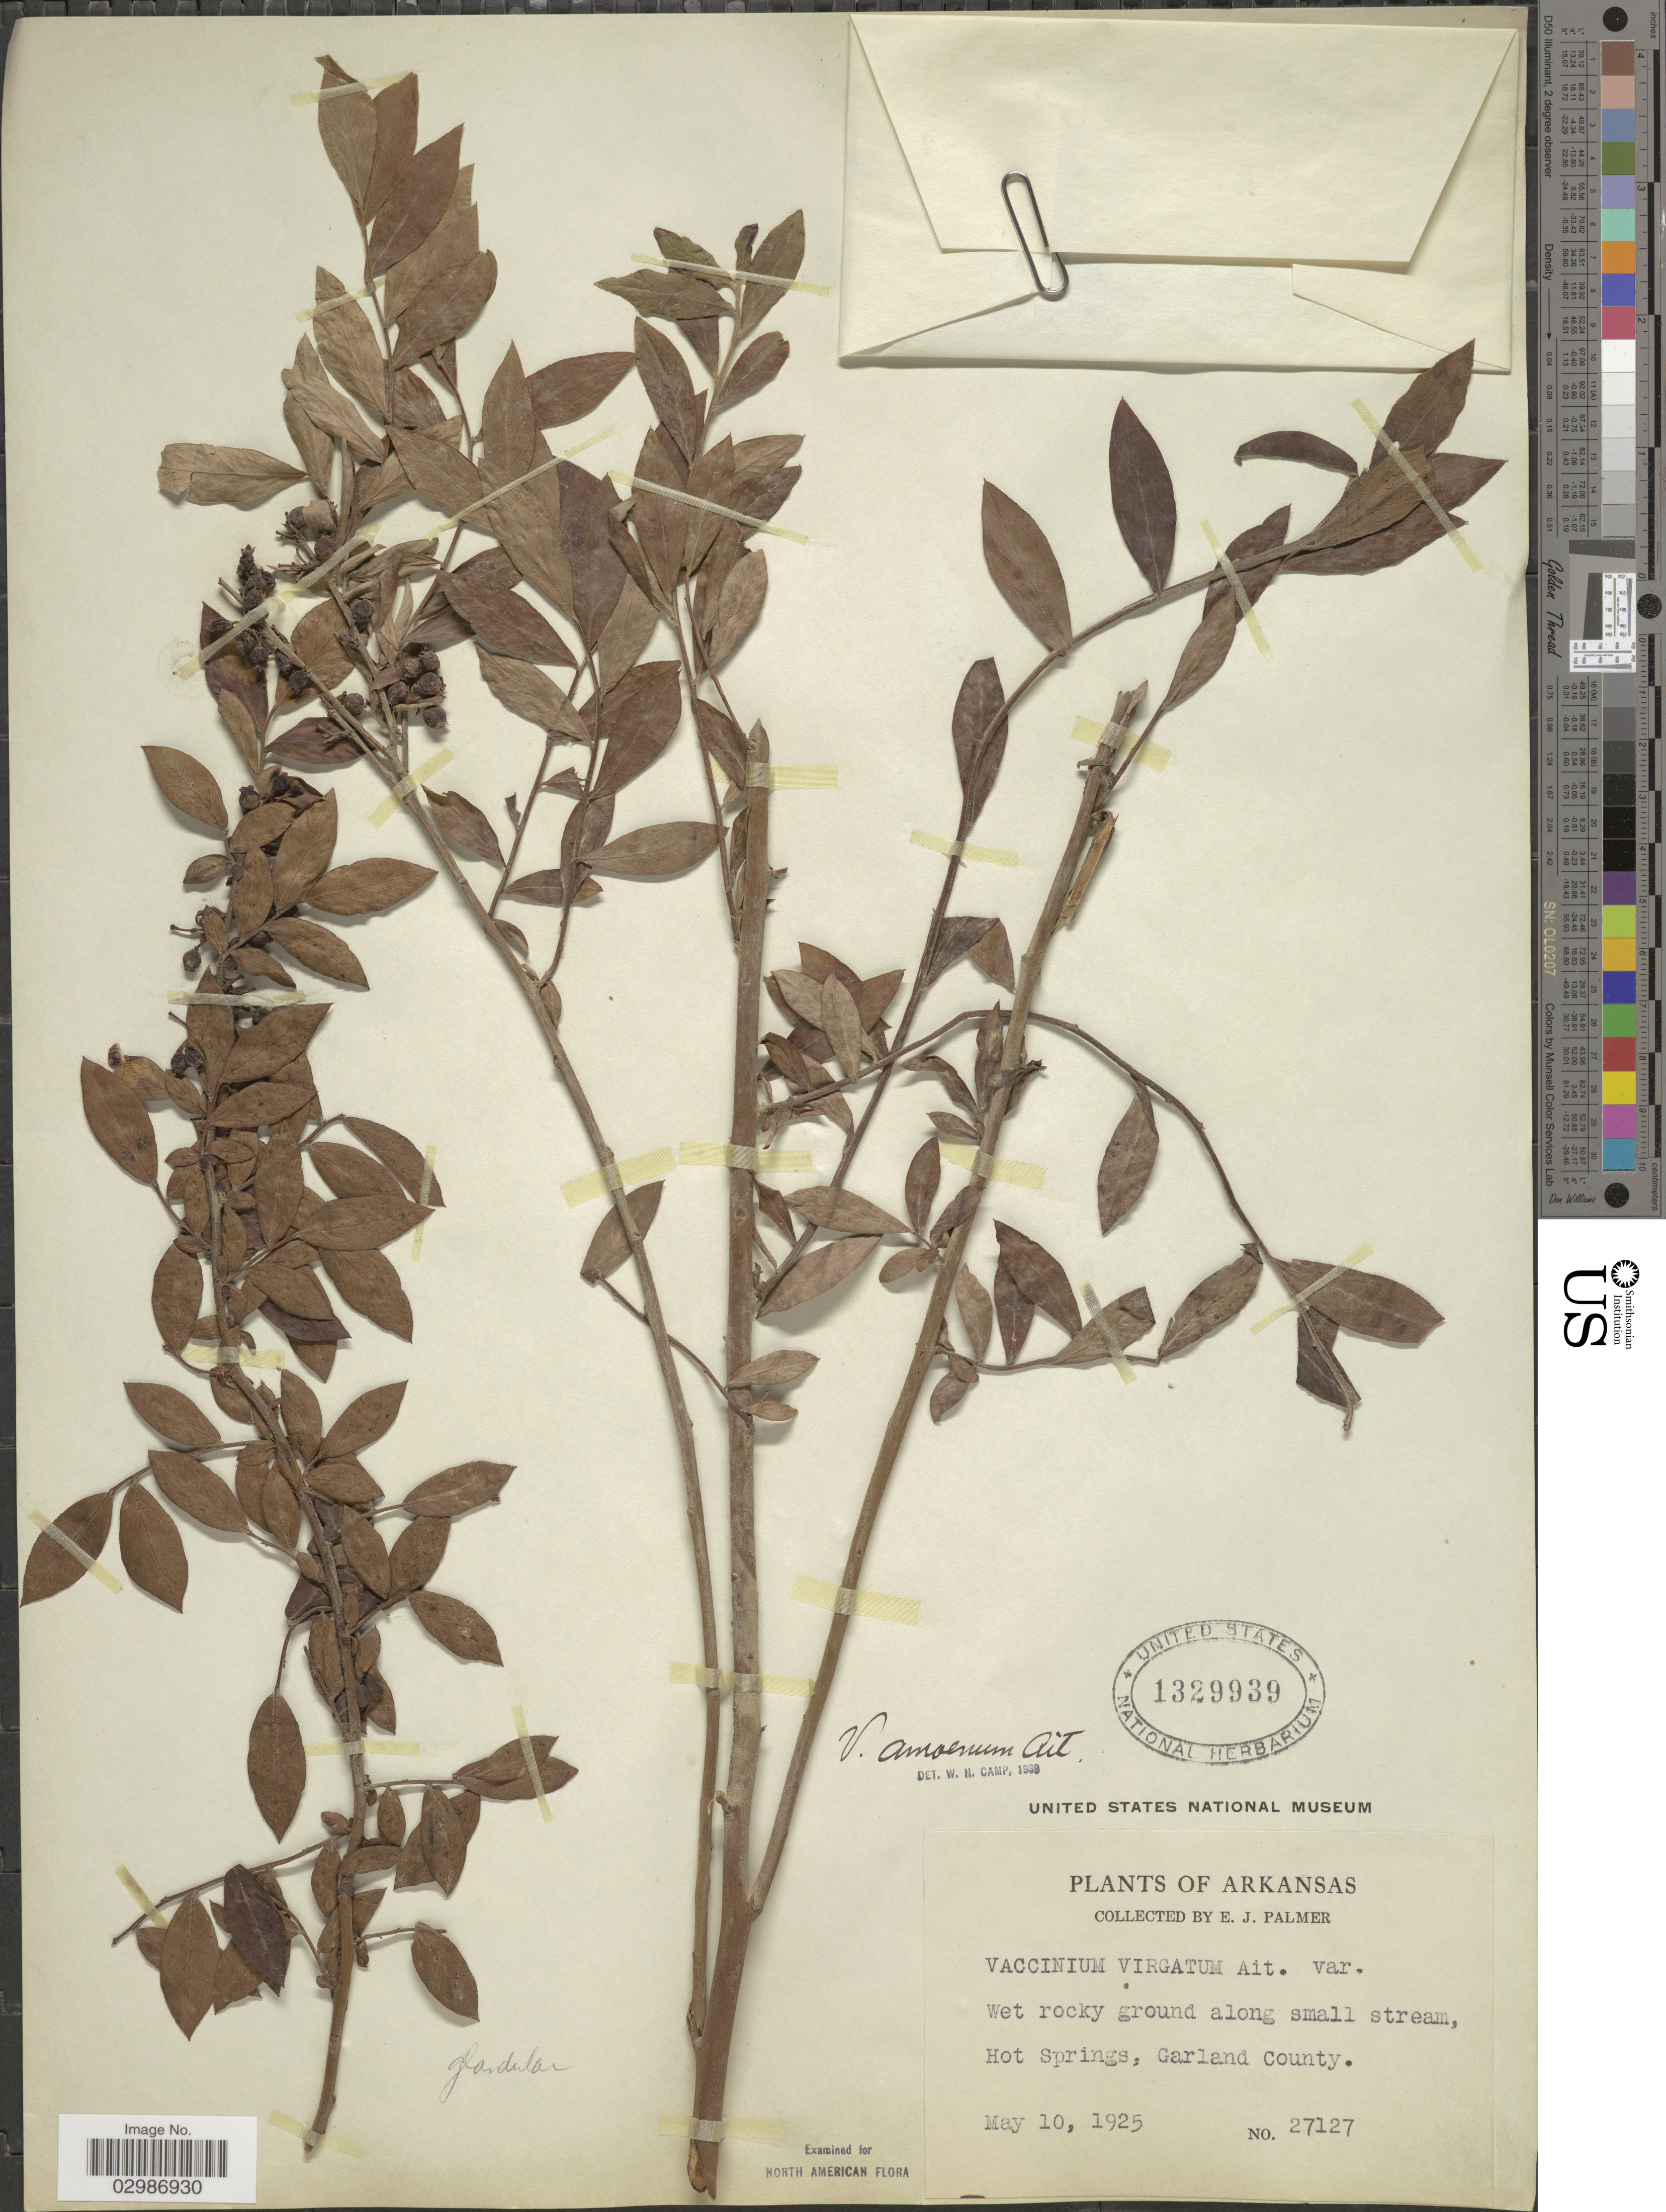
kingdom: Plantae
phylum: Tracheophyta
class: Magnoliopsida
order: Ericales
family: Ericaceae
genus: Vaccinium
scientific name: Vaccinium amoenum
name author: Aiton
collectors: E. J. Palmer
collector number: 27127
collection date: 1925-05-10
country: United States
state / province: Arkansas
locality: Hot Springs, Garland County.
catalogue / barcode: US 1329939